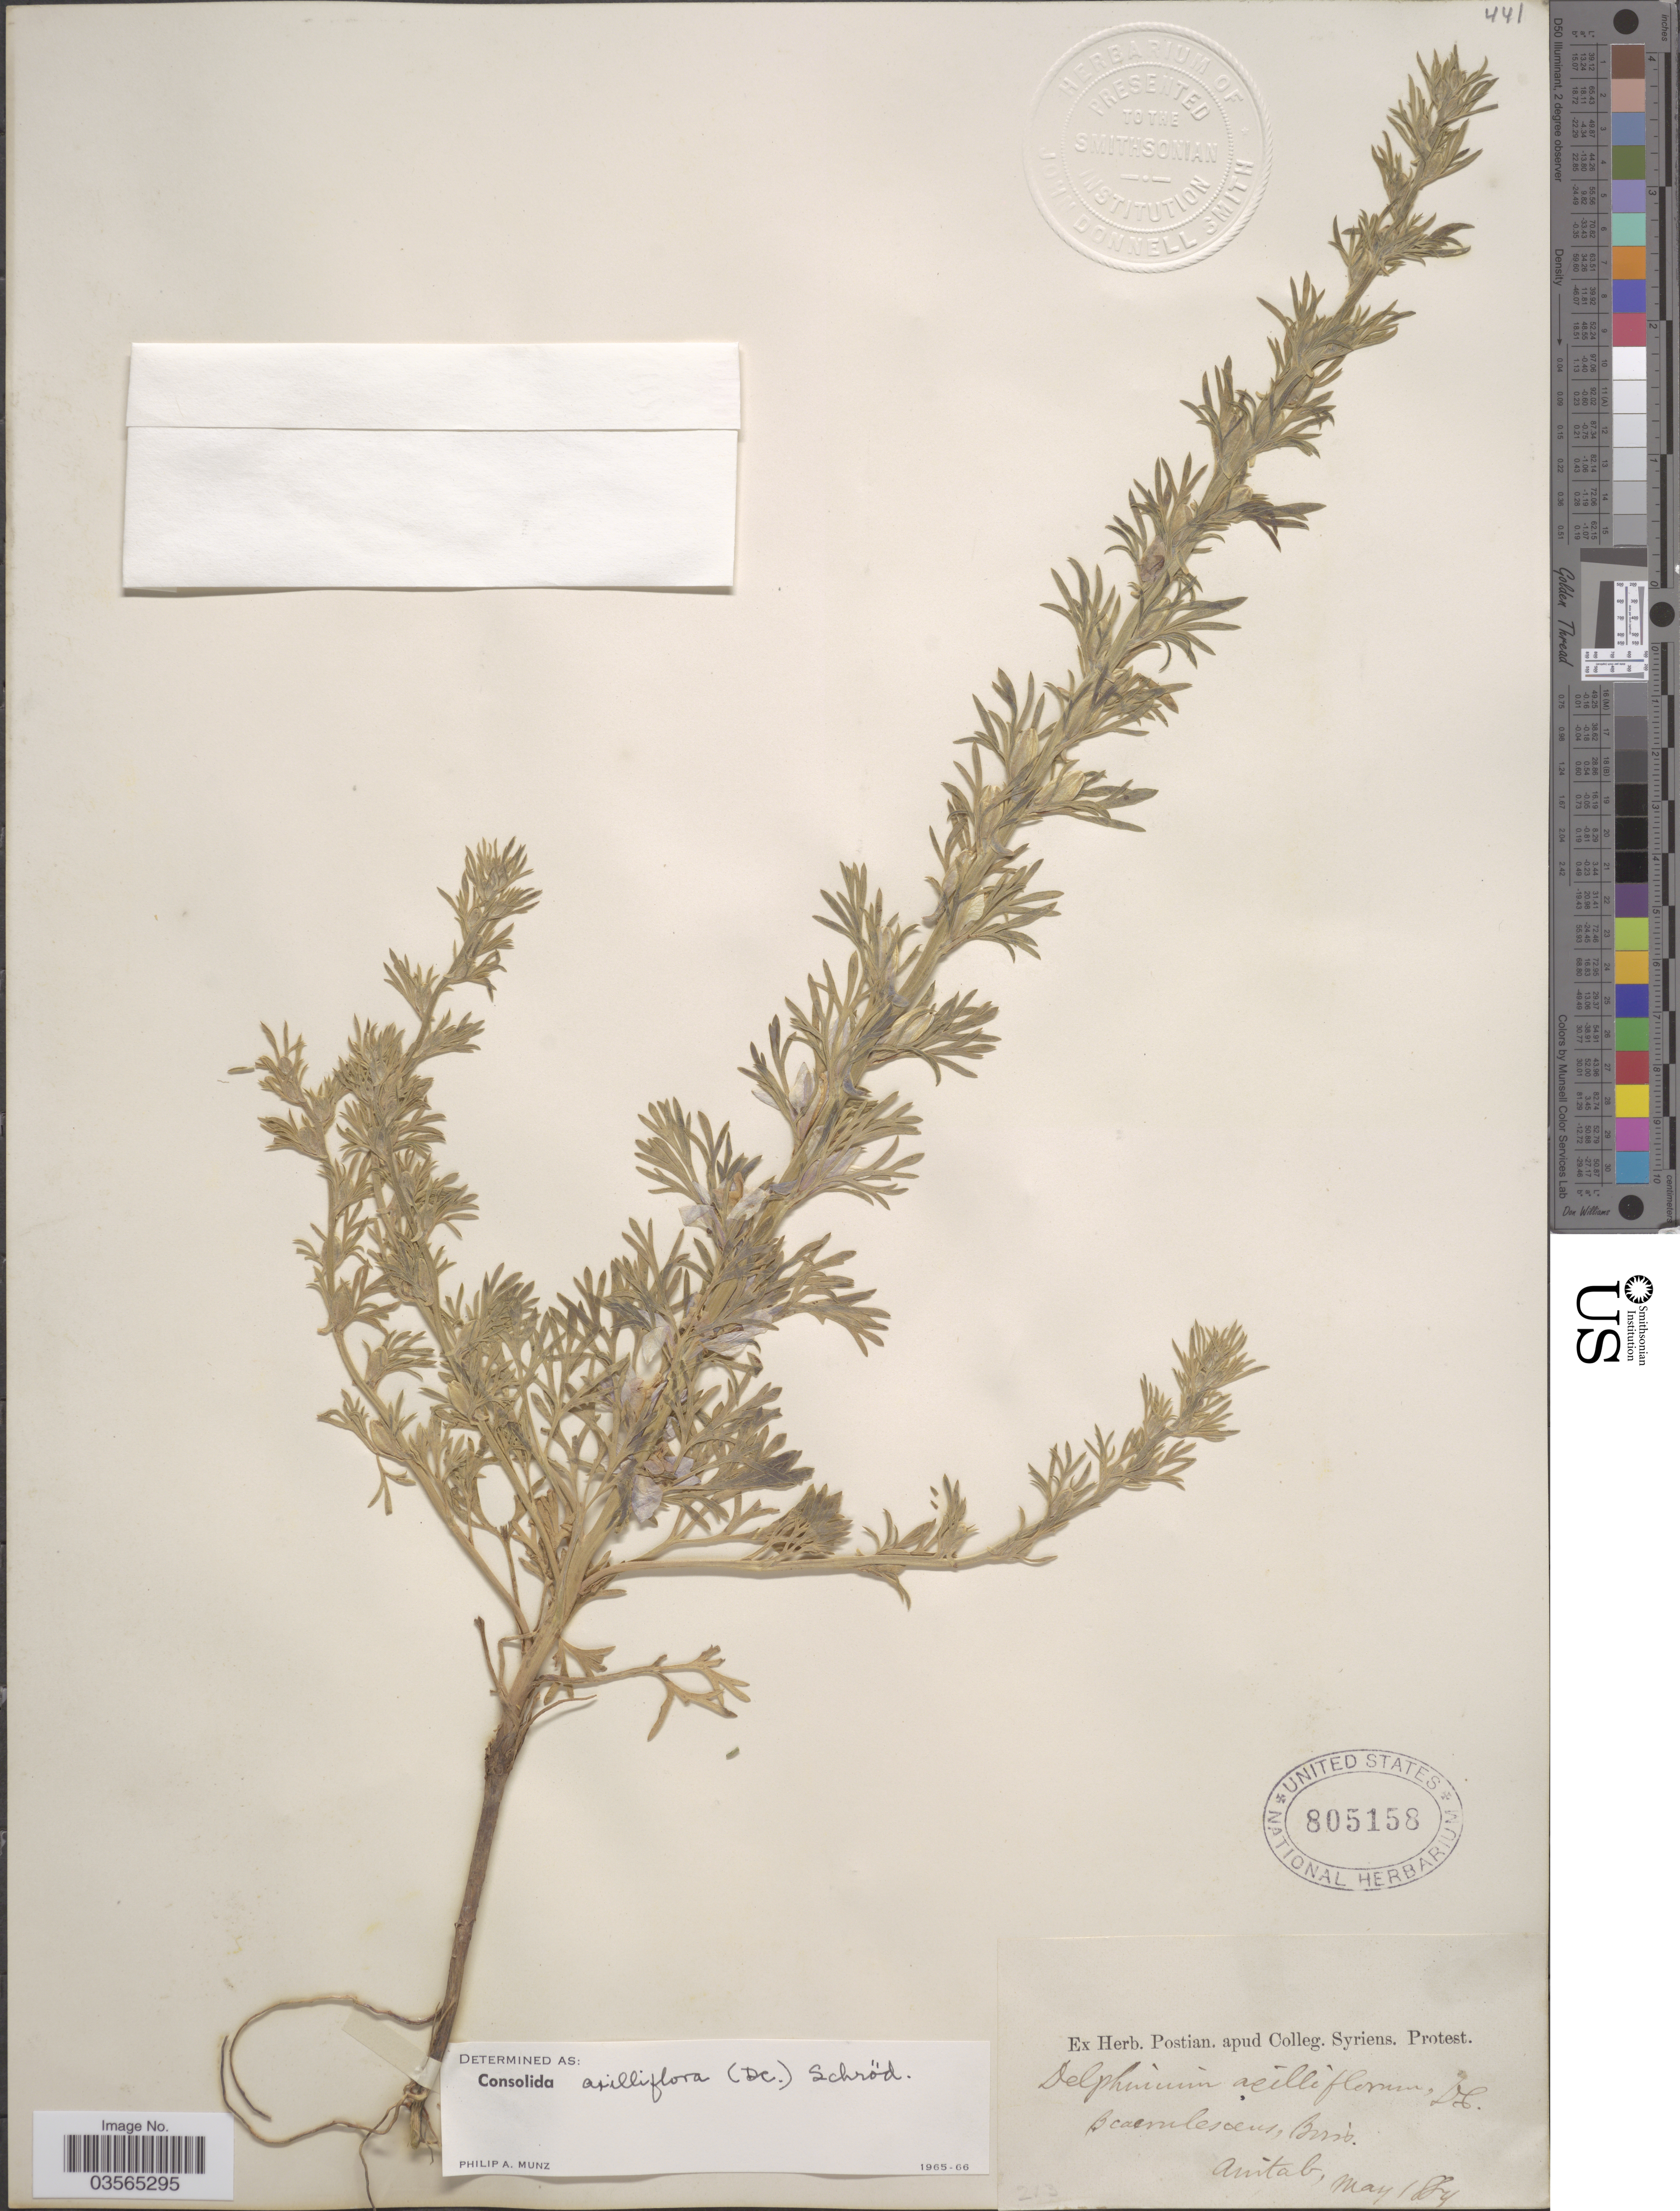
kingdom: Plantae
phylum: Tracheophyta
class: Magnoliopsida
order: Ranunculales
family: Ranunculaceae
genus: Delphinium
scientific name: Delphinium axilliflorum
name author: DC.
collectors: ex herb. Postian. apud Colleg. Syriens. Protest. USE "Fannie P. A. Shepard" (10308853) AS PRIMARY COLLECTOR INSTEAD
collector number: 213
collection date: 1884-05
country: Syria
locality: Aintab.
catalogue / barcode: US 805158